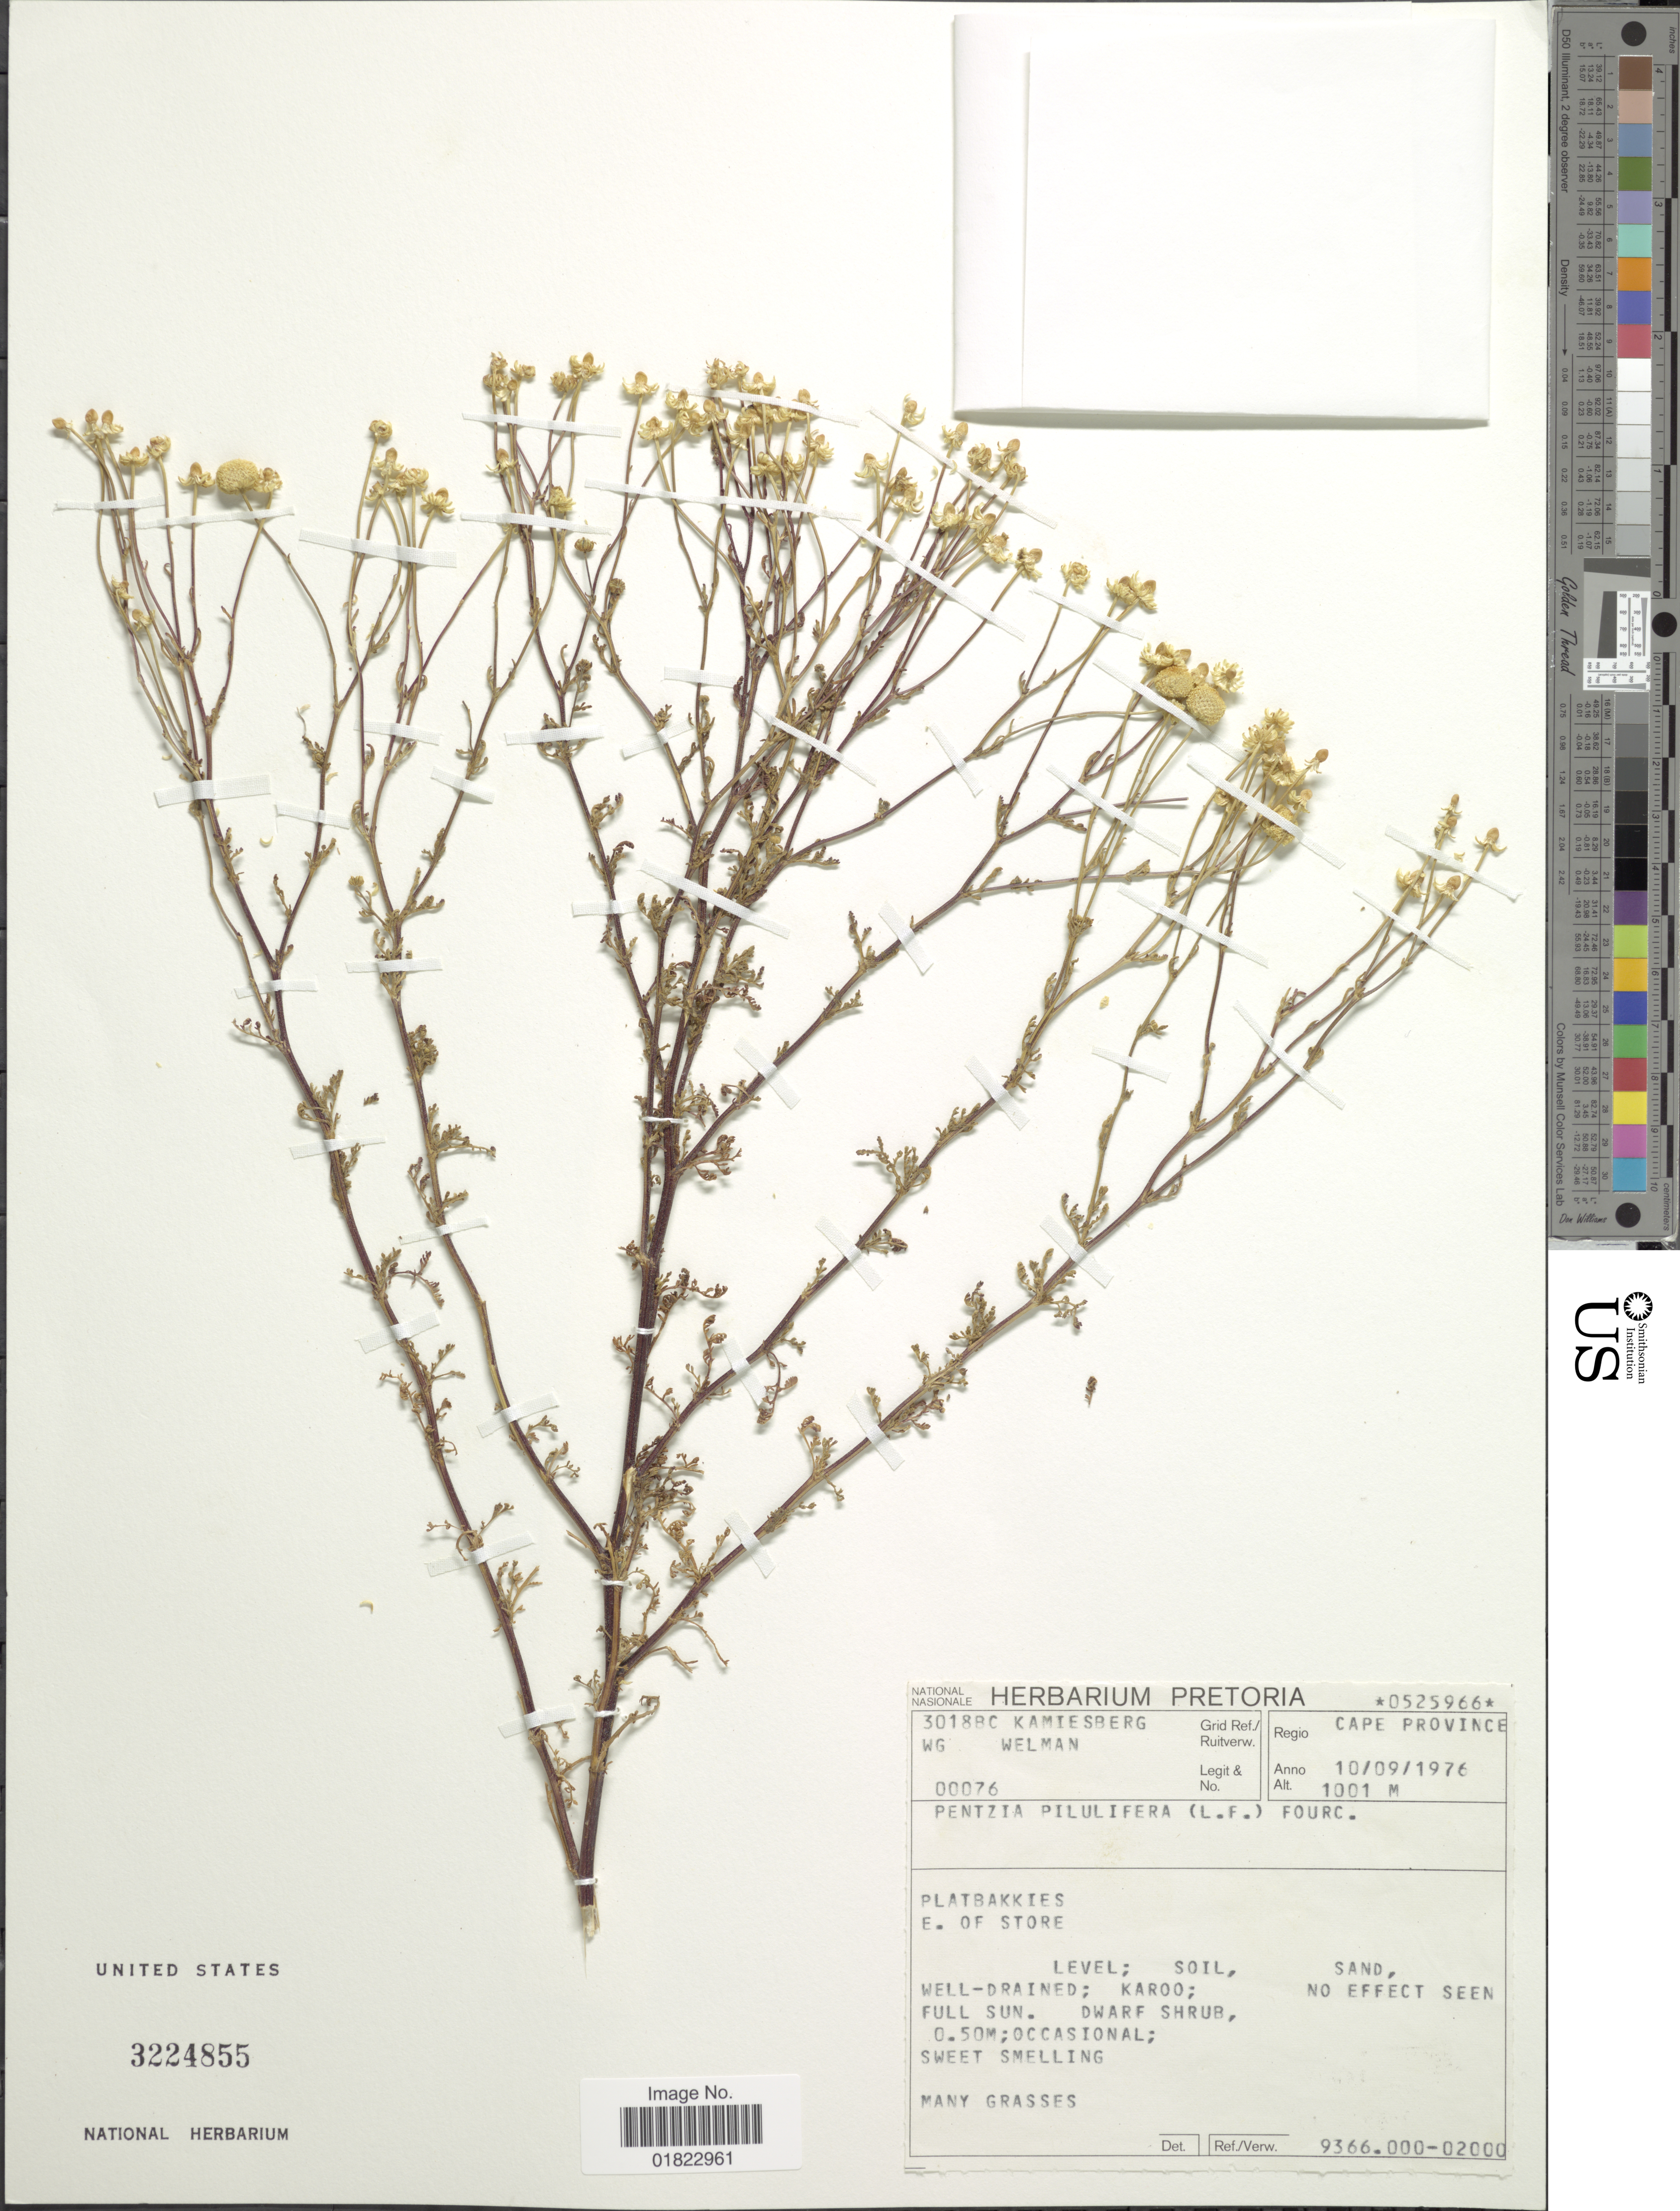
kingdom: Plantae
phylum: Tracheophyta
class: Magnoliopsida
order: Asterales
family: Asteraceae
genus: Pentzia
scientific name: Pentzia pilulifera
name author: (Hutch.) Fourc.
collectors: W. G. Welman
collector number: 00076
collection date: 1976-09-10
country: South Africa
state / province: Northern Cape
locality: Regio Cape Province. Platbakkies, E. of Store.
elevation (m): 1001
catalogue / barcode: US 3224855